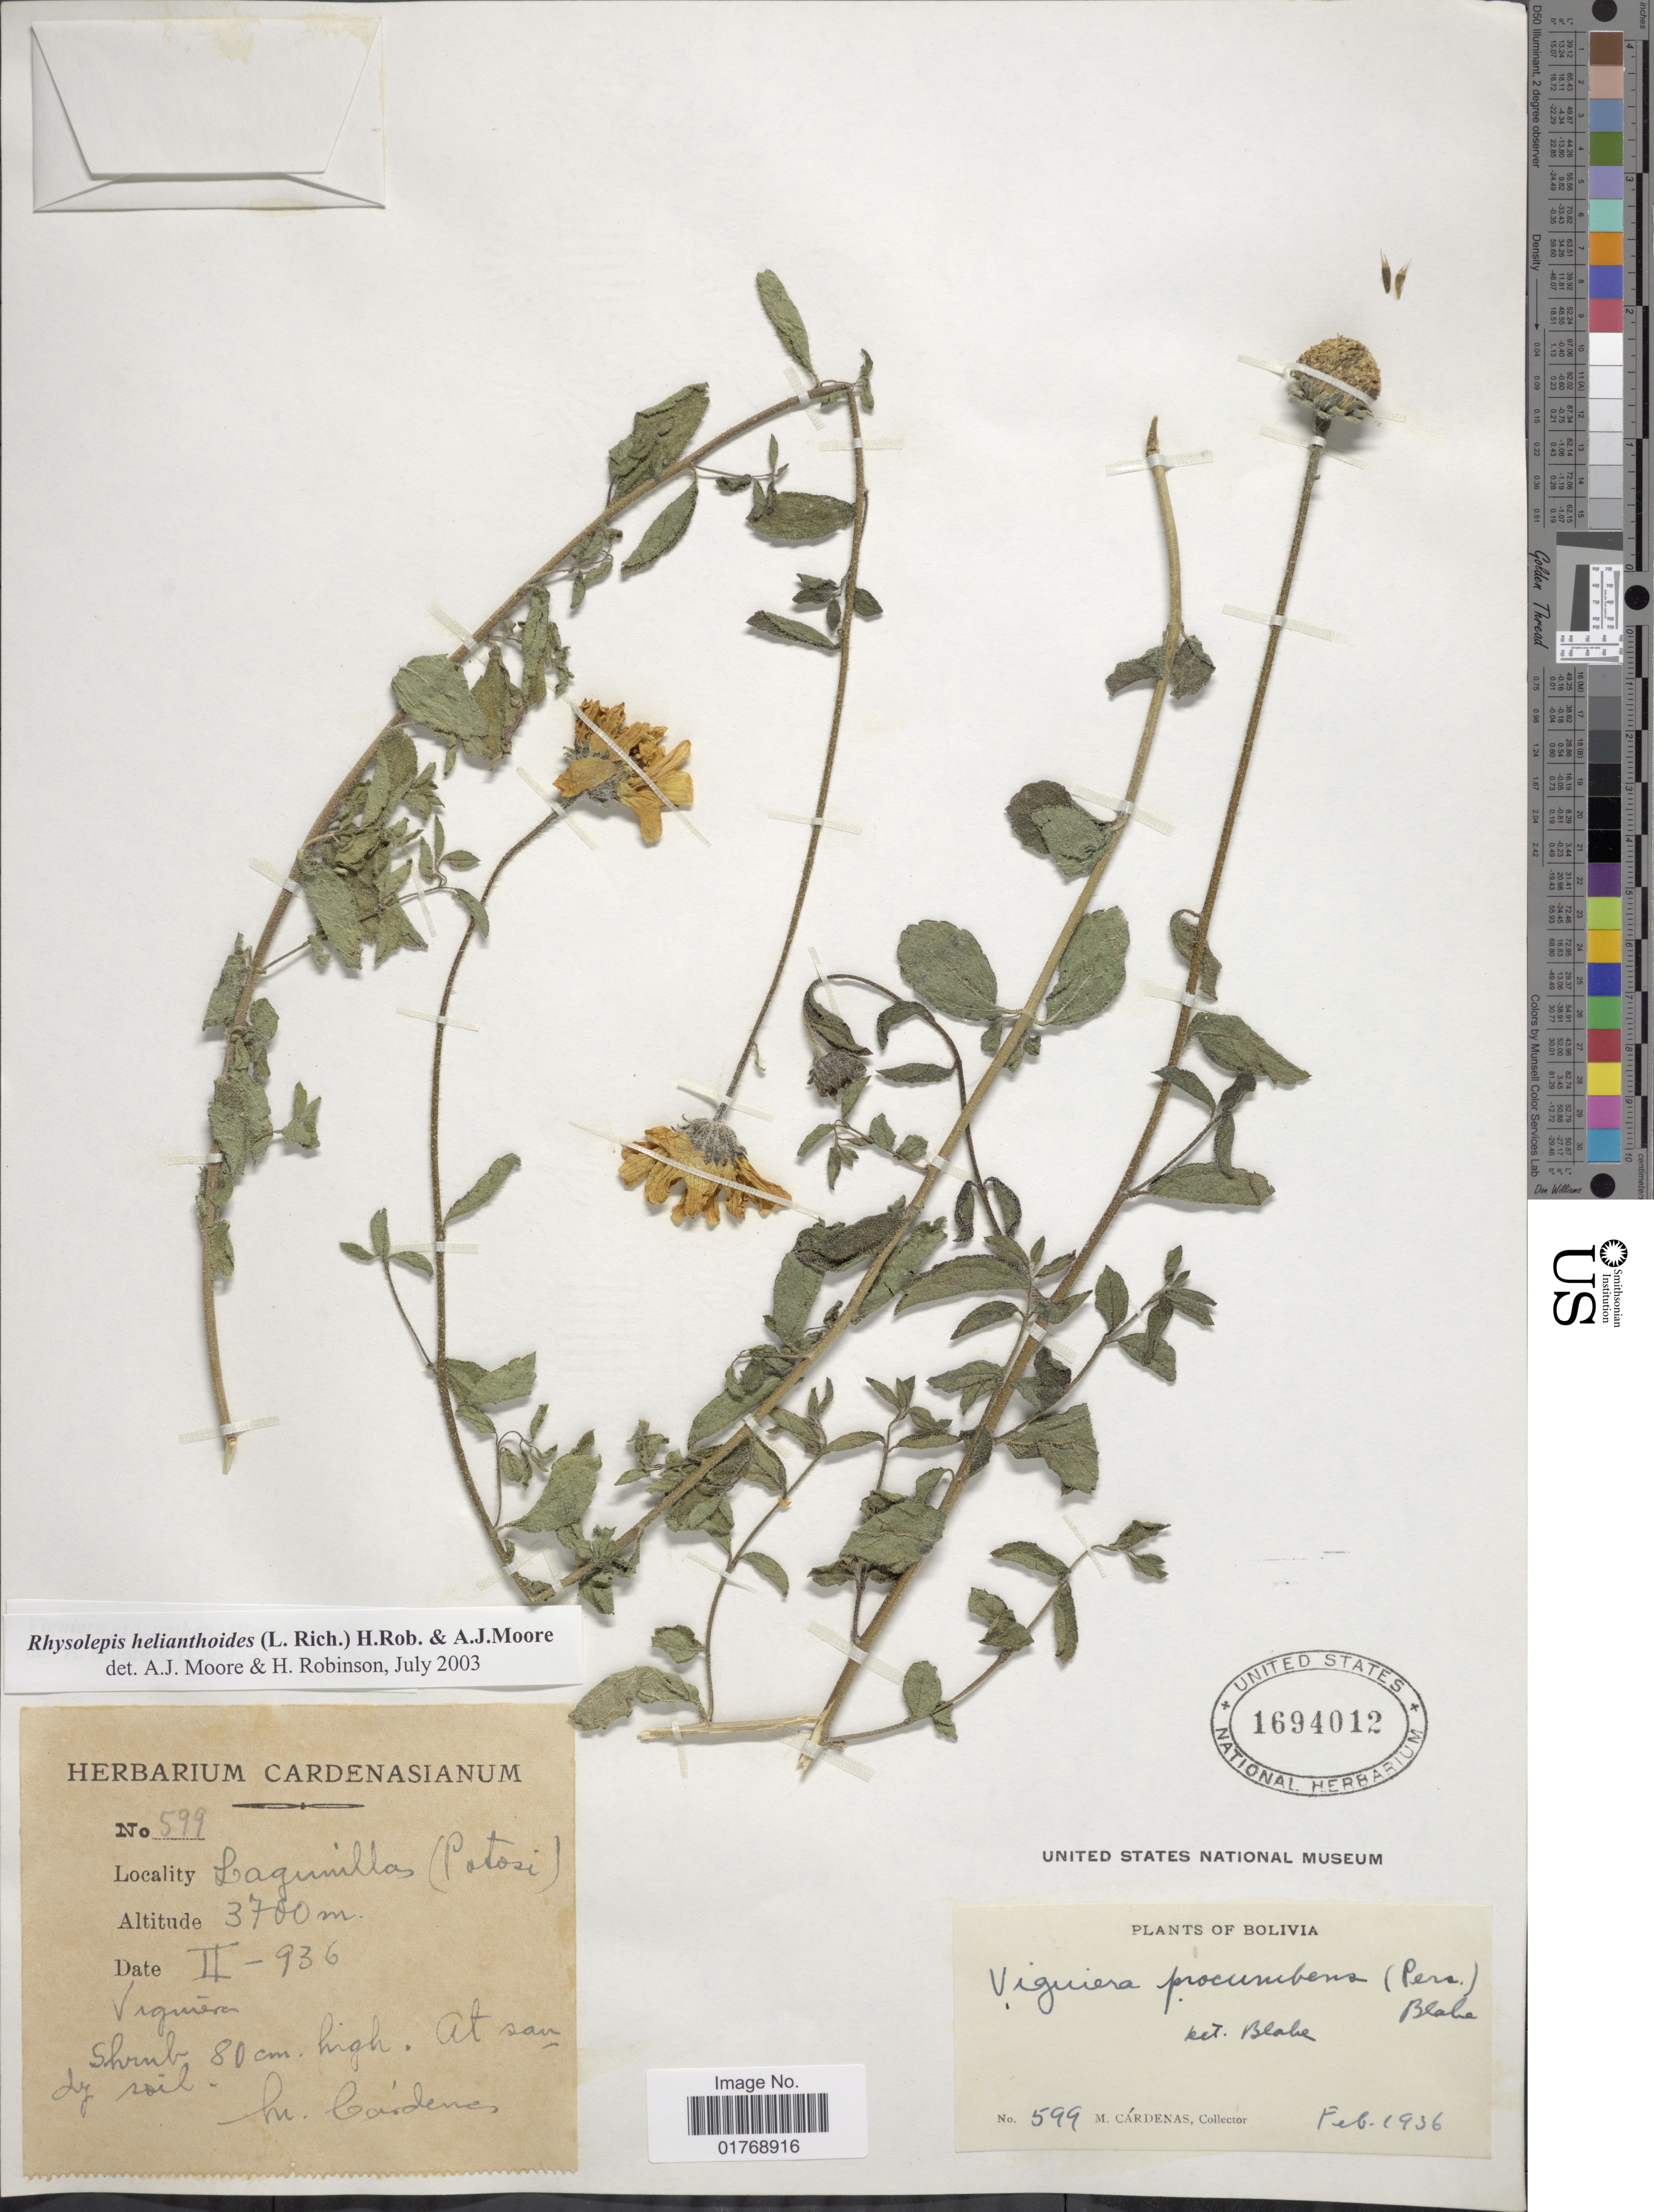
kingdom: Plantae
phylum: Tracheophyta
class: Magnoliopsida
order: Asterales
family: Asteraceae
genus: Viguiera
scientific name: Viguiera procumbens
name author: (Pers.) S.F. Blake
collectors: M. Cárdenas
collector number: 599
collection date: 1936-02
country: Bolivia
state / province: Potosi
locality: Lagunillos (Potosi)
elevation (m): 3700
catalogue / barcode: US 1694012